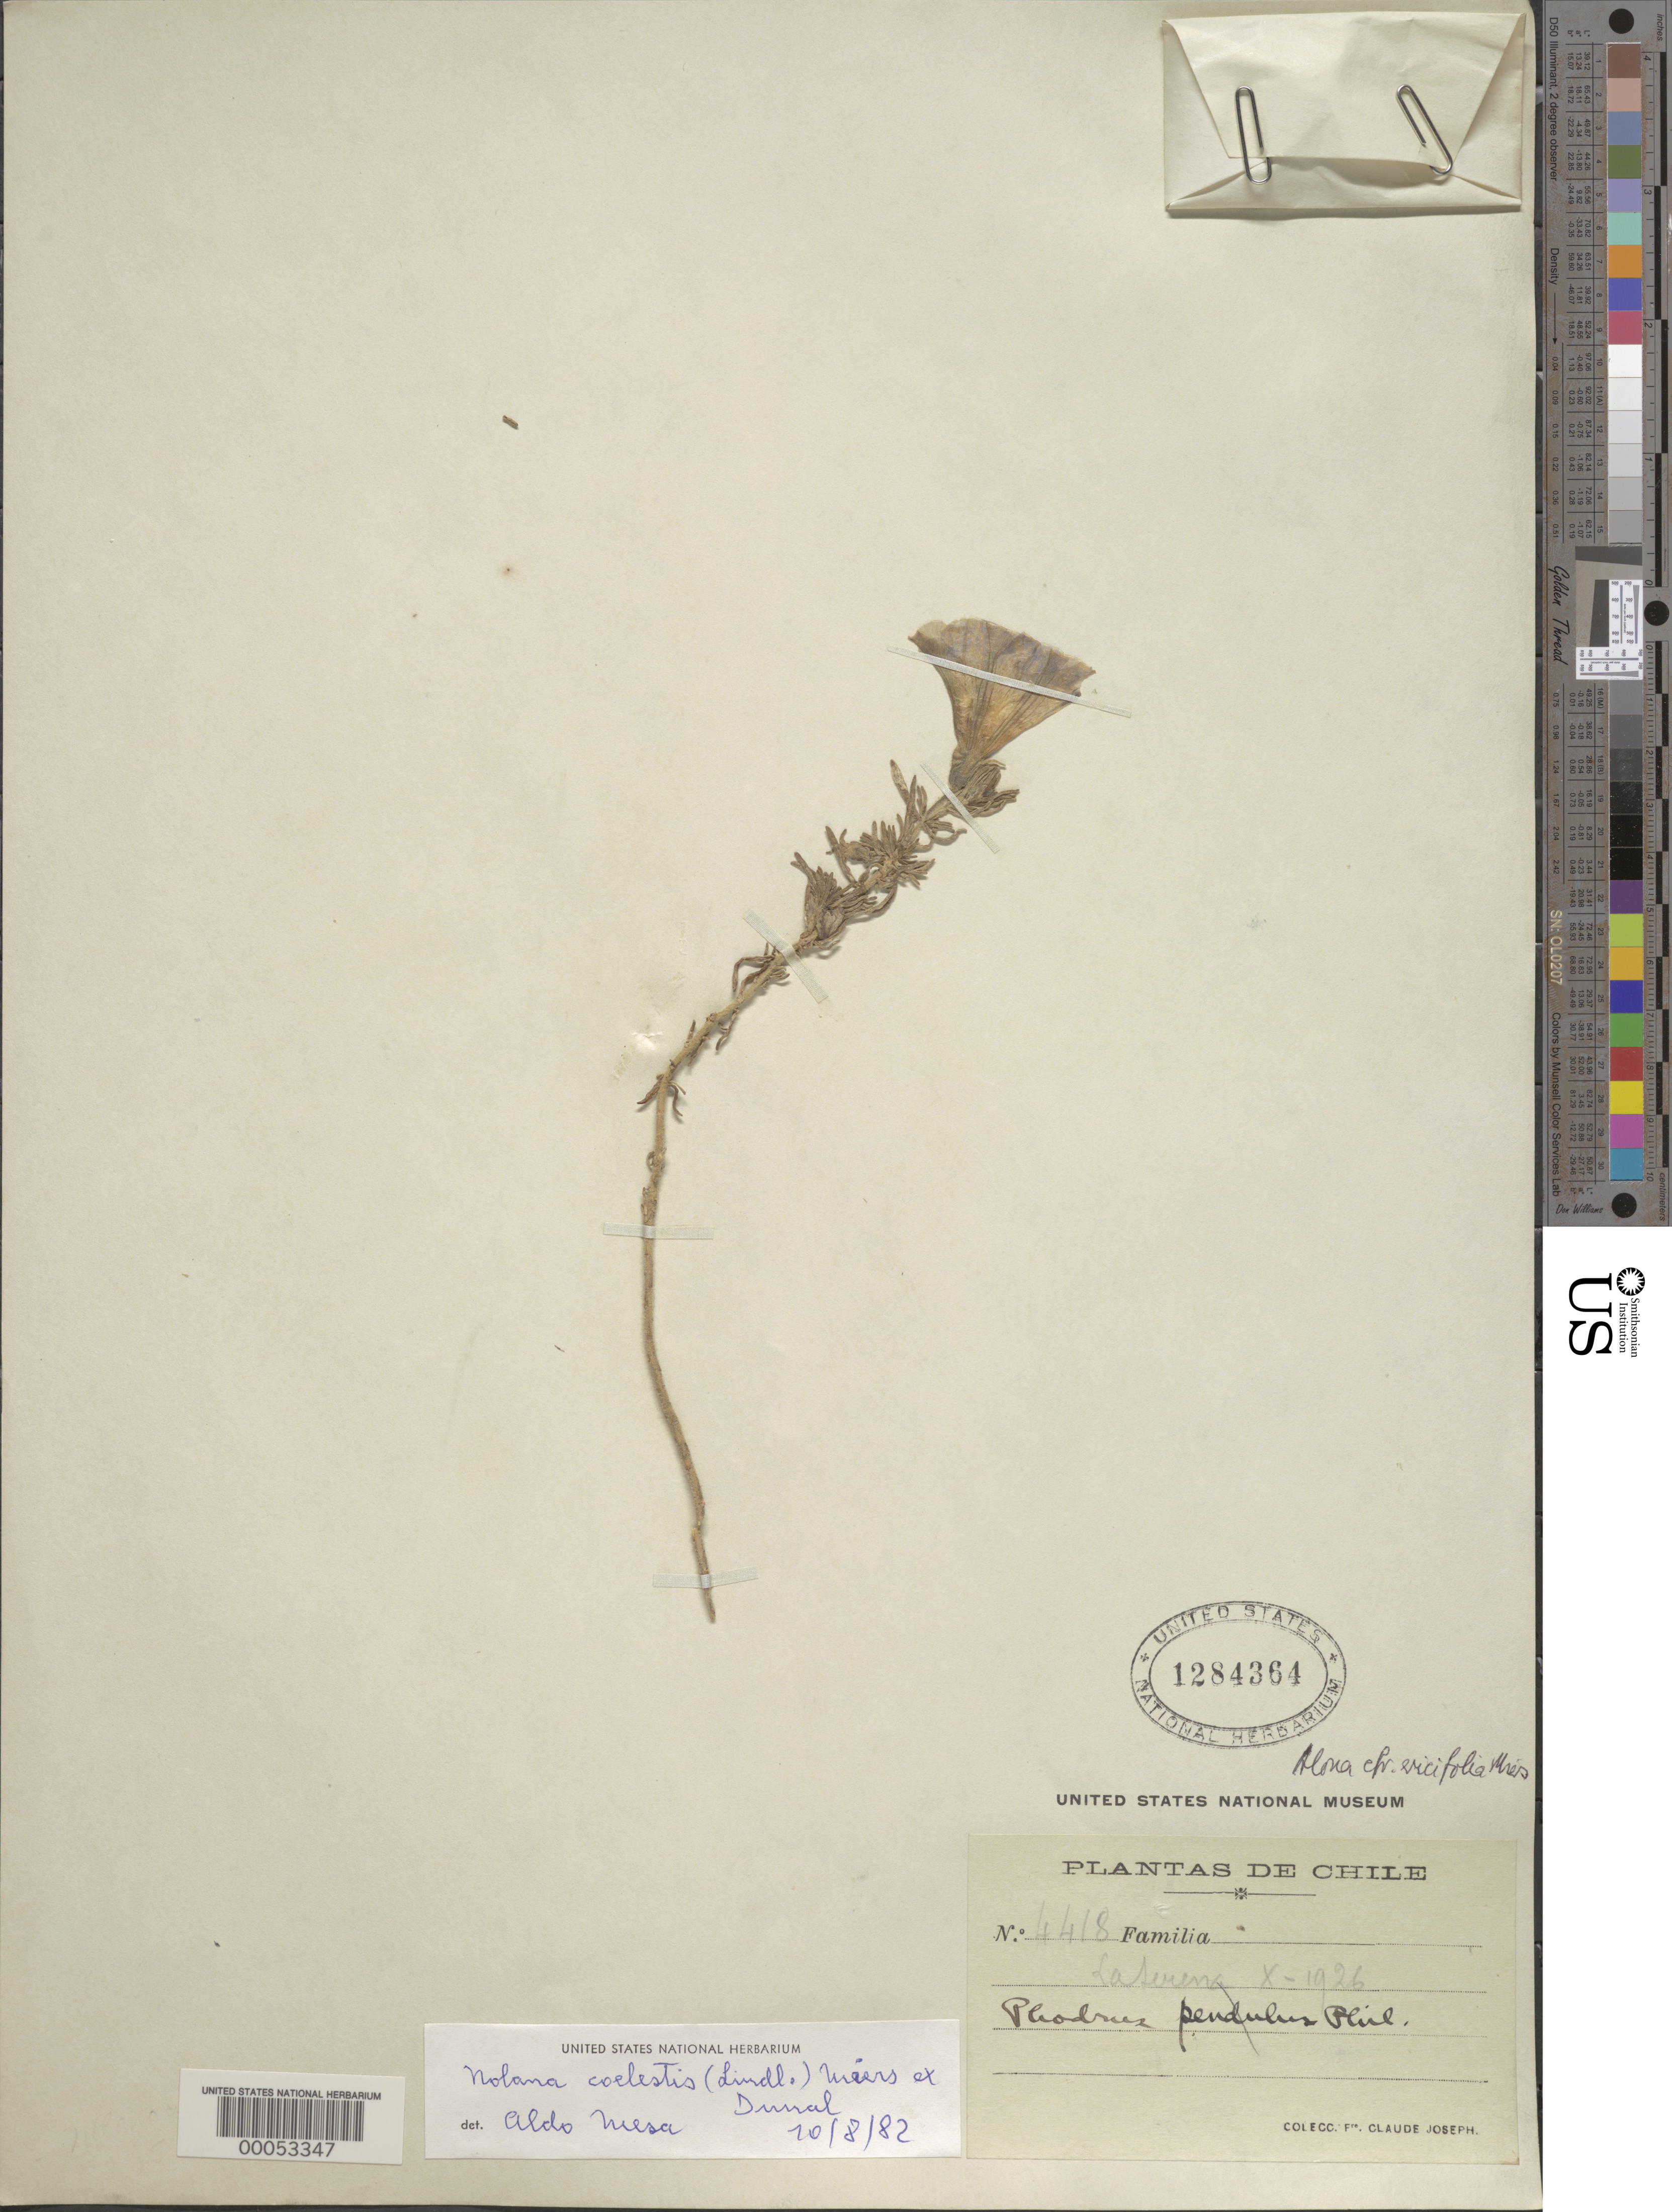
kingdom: Plantae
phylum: Tracheophyta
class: Magnoliopsida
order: Solanales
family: Solanaceae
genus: Nolana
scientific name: Nolana coelestis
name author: (Lindl.) Miers ex Dunal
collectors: Bro. Claude-Joseph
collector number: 4418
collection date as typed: Oct 1926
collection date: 1926-10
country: Chile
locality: La serena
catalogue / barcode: US 1284364